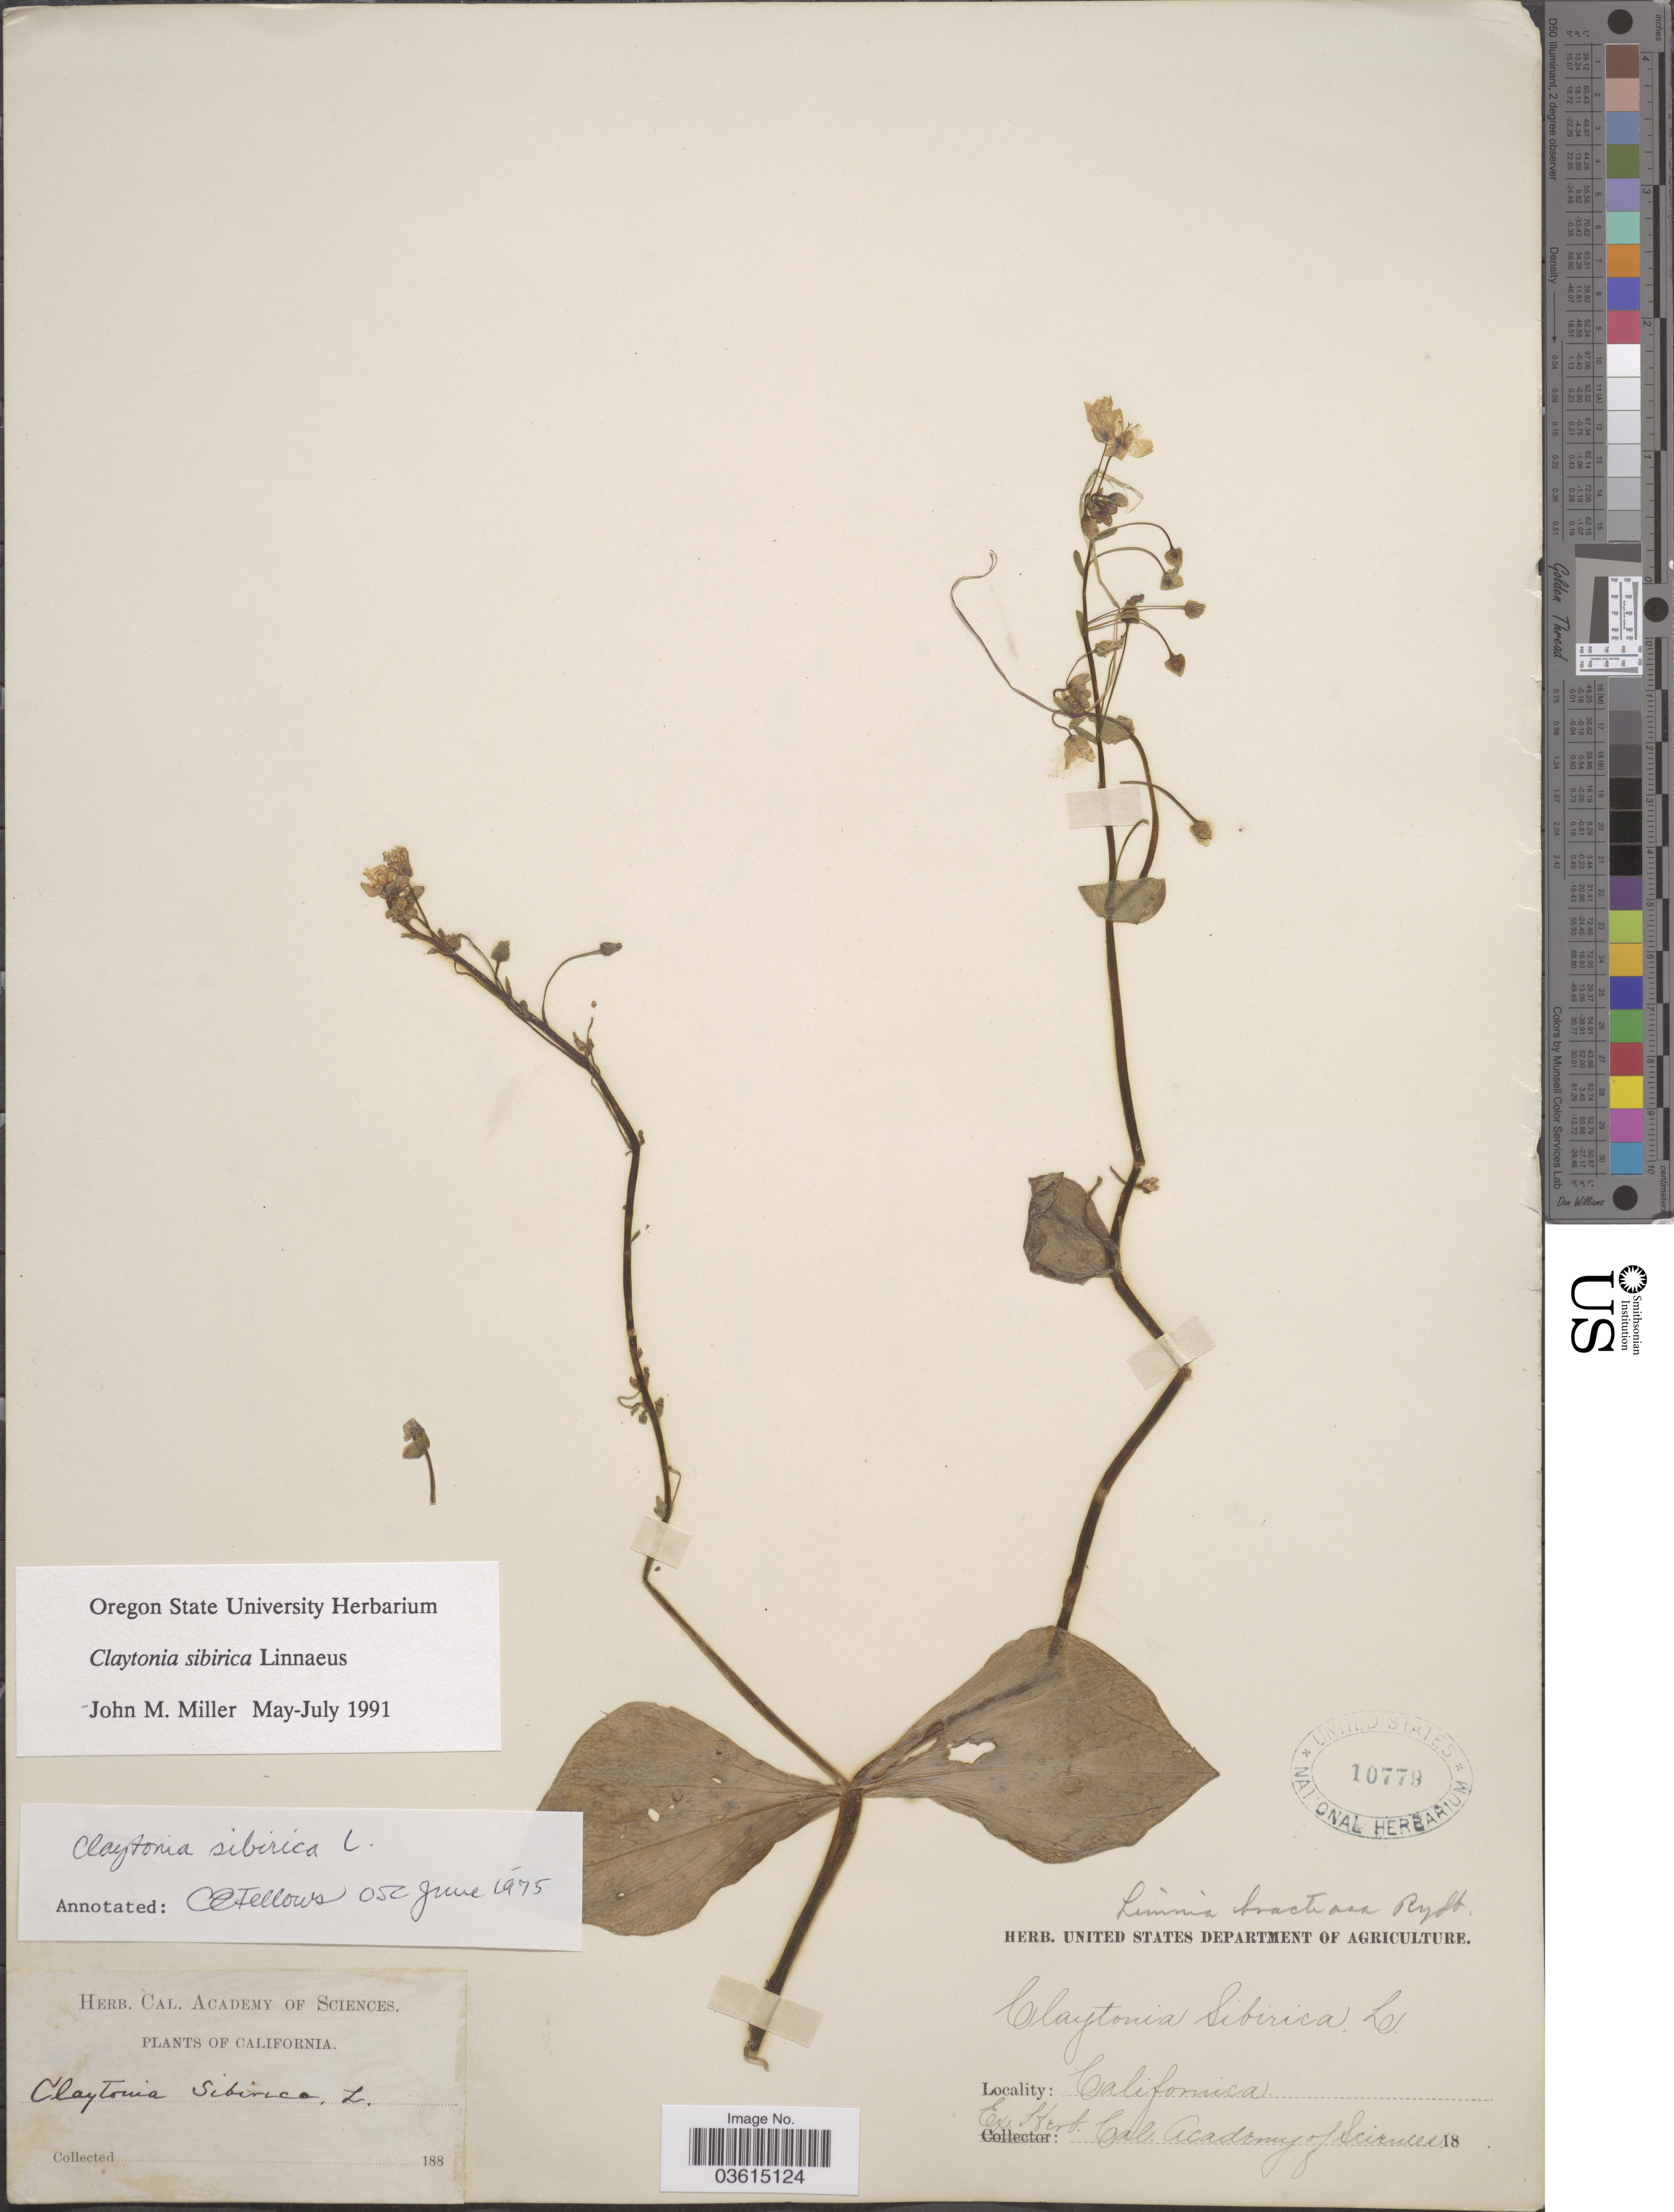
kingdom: Plantae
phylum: Tracheophyta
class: Magnoliopsida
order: Caryophyllales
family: Montiaceae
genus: Claytonia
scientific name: Claytonia sibirica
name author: L.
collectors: ex herb. Cal. Academy of Sciences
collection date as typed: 188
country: United States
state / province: California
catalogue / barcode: US 10779